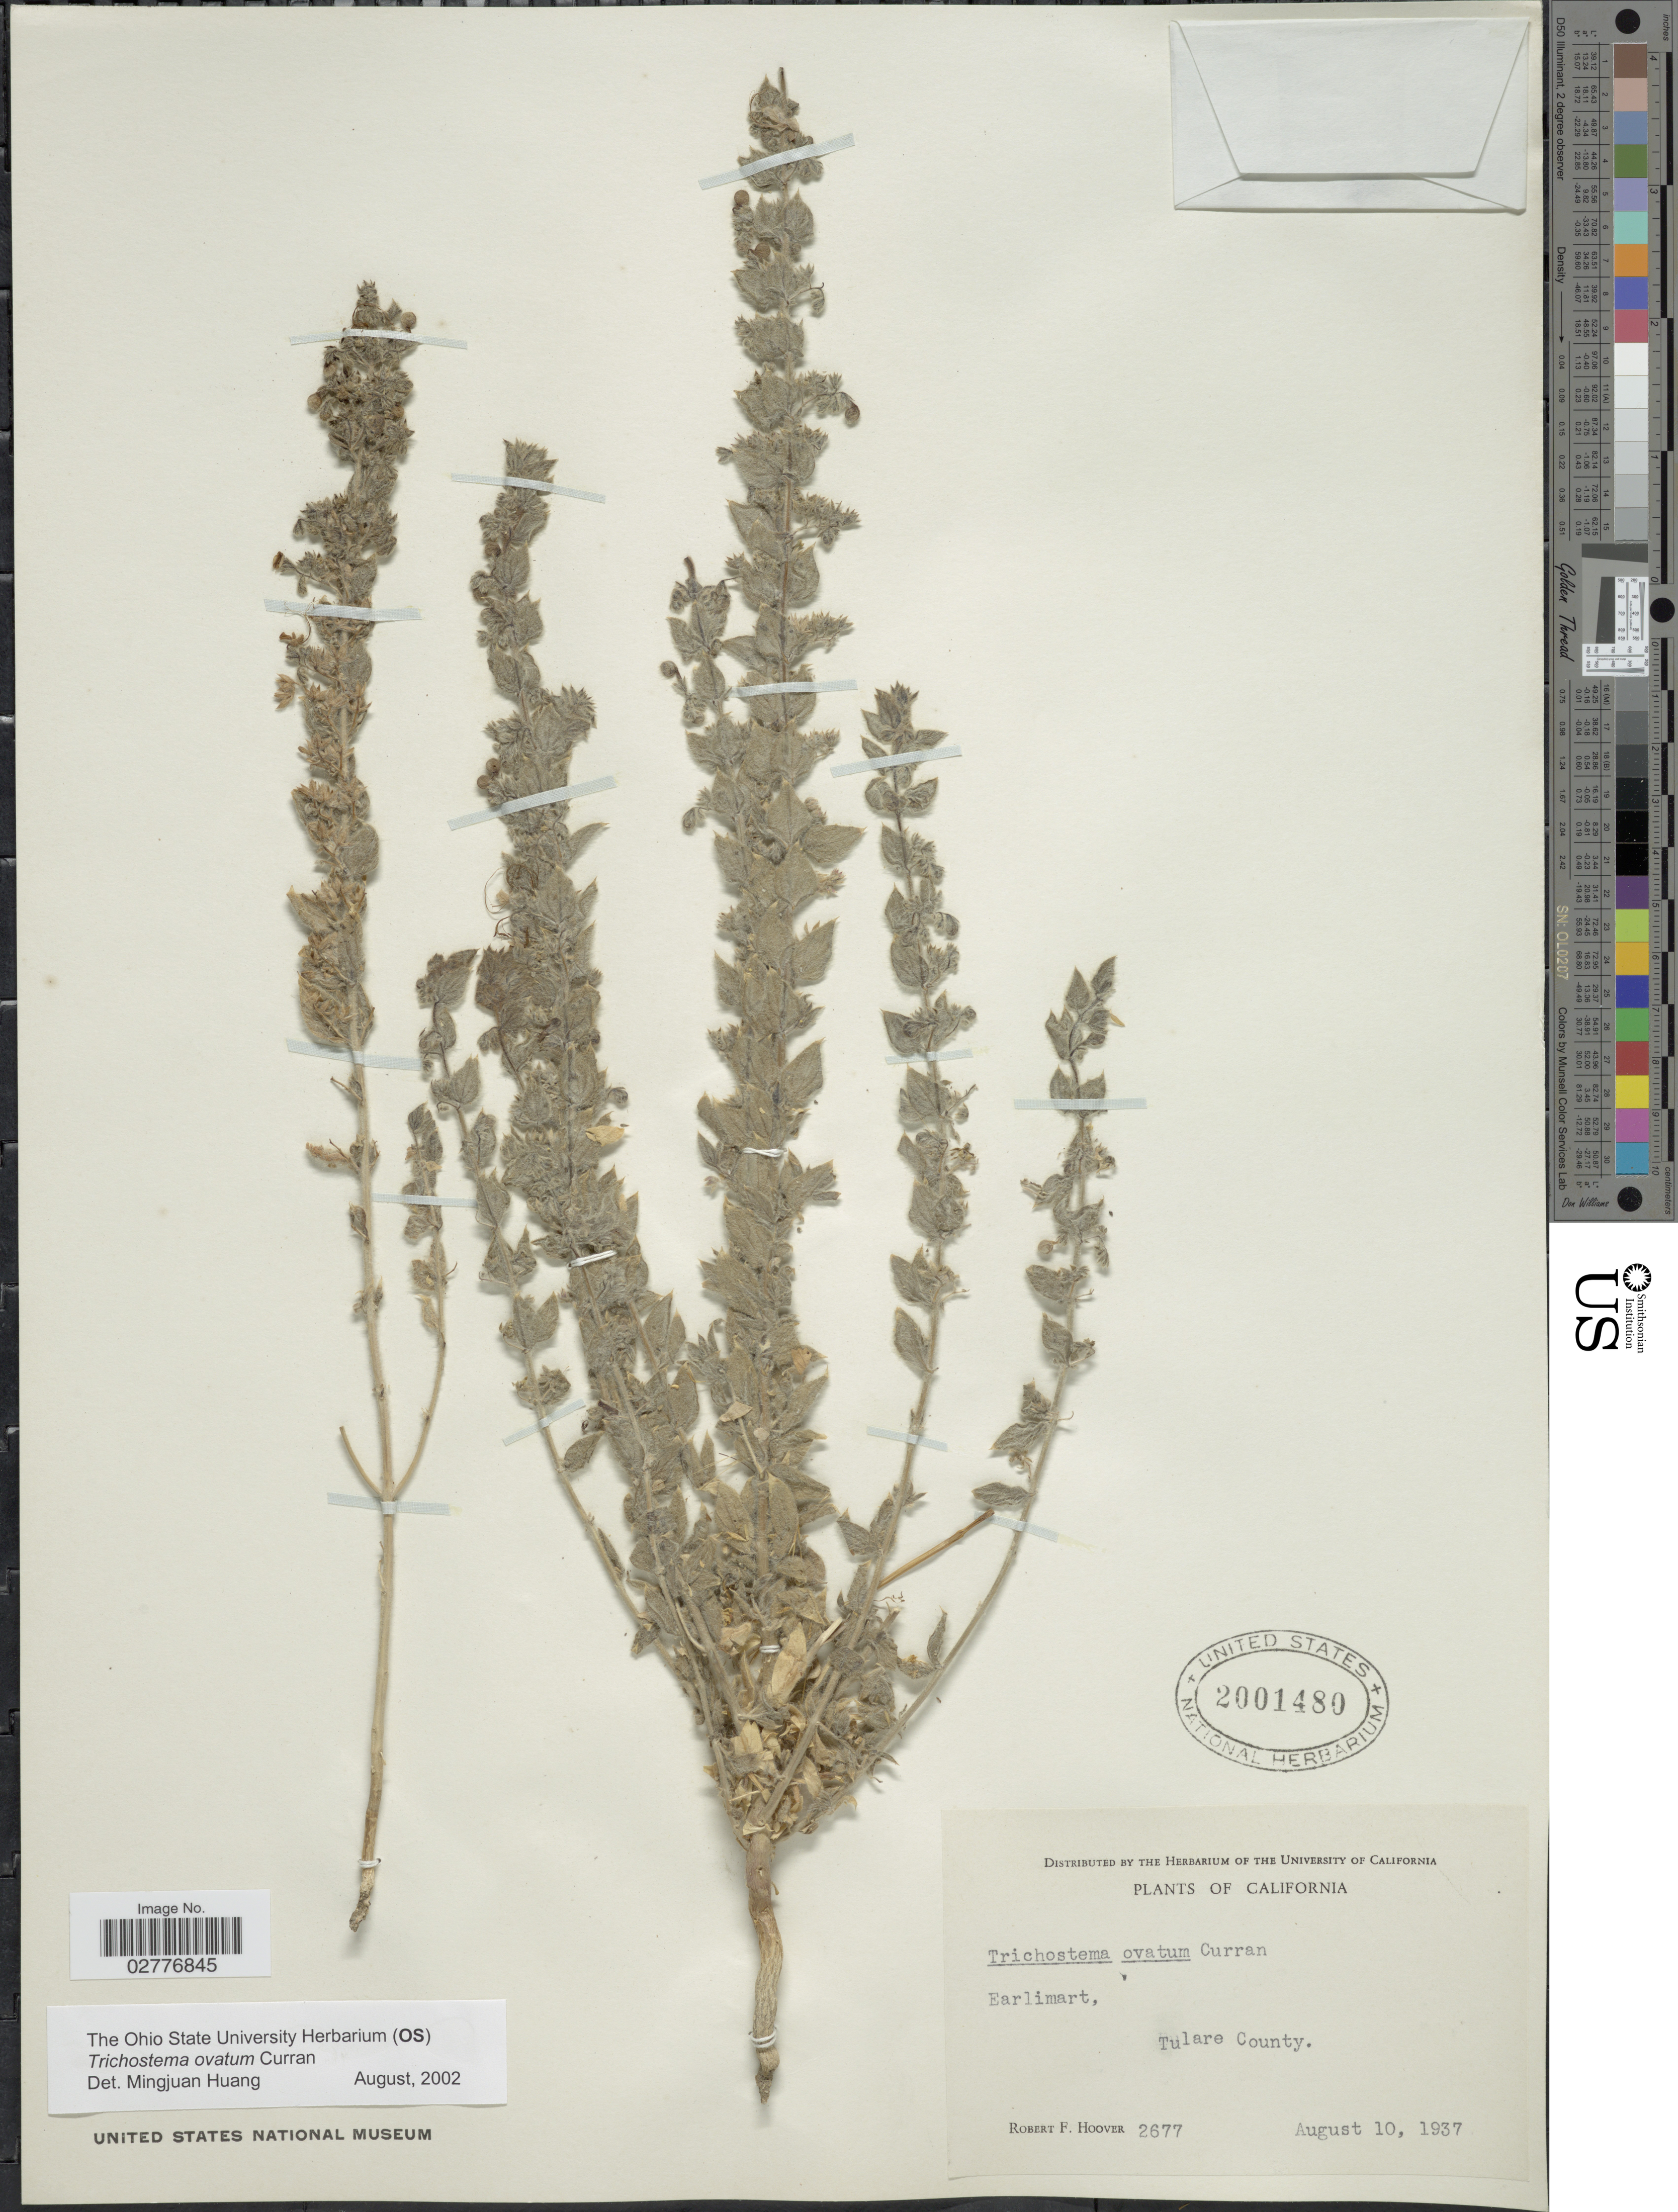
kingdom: Plantae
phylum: Tracheophyta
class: Magnoliopsida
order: Lamiales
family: Lamiaceae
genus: Trichostema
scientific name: Trichostema ovatum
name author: Curran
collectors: R. F. Hoover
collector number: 2677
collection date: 1937-08-10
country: United States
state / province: California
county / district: Tulare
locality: Earlimart, Tulare County.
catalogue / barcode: US 2001480